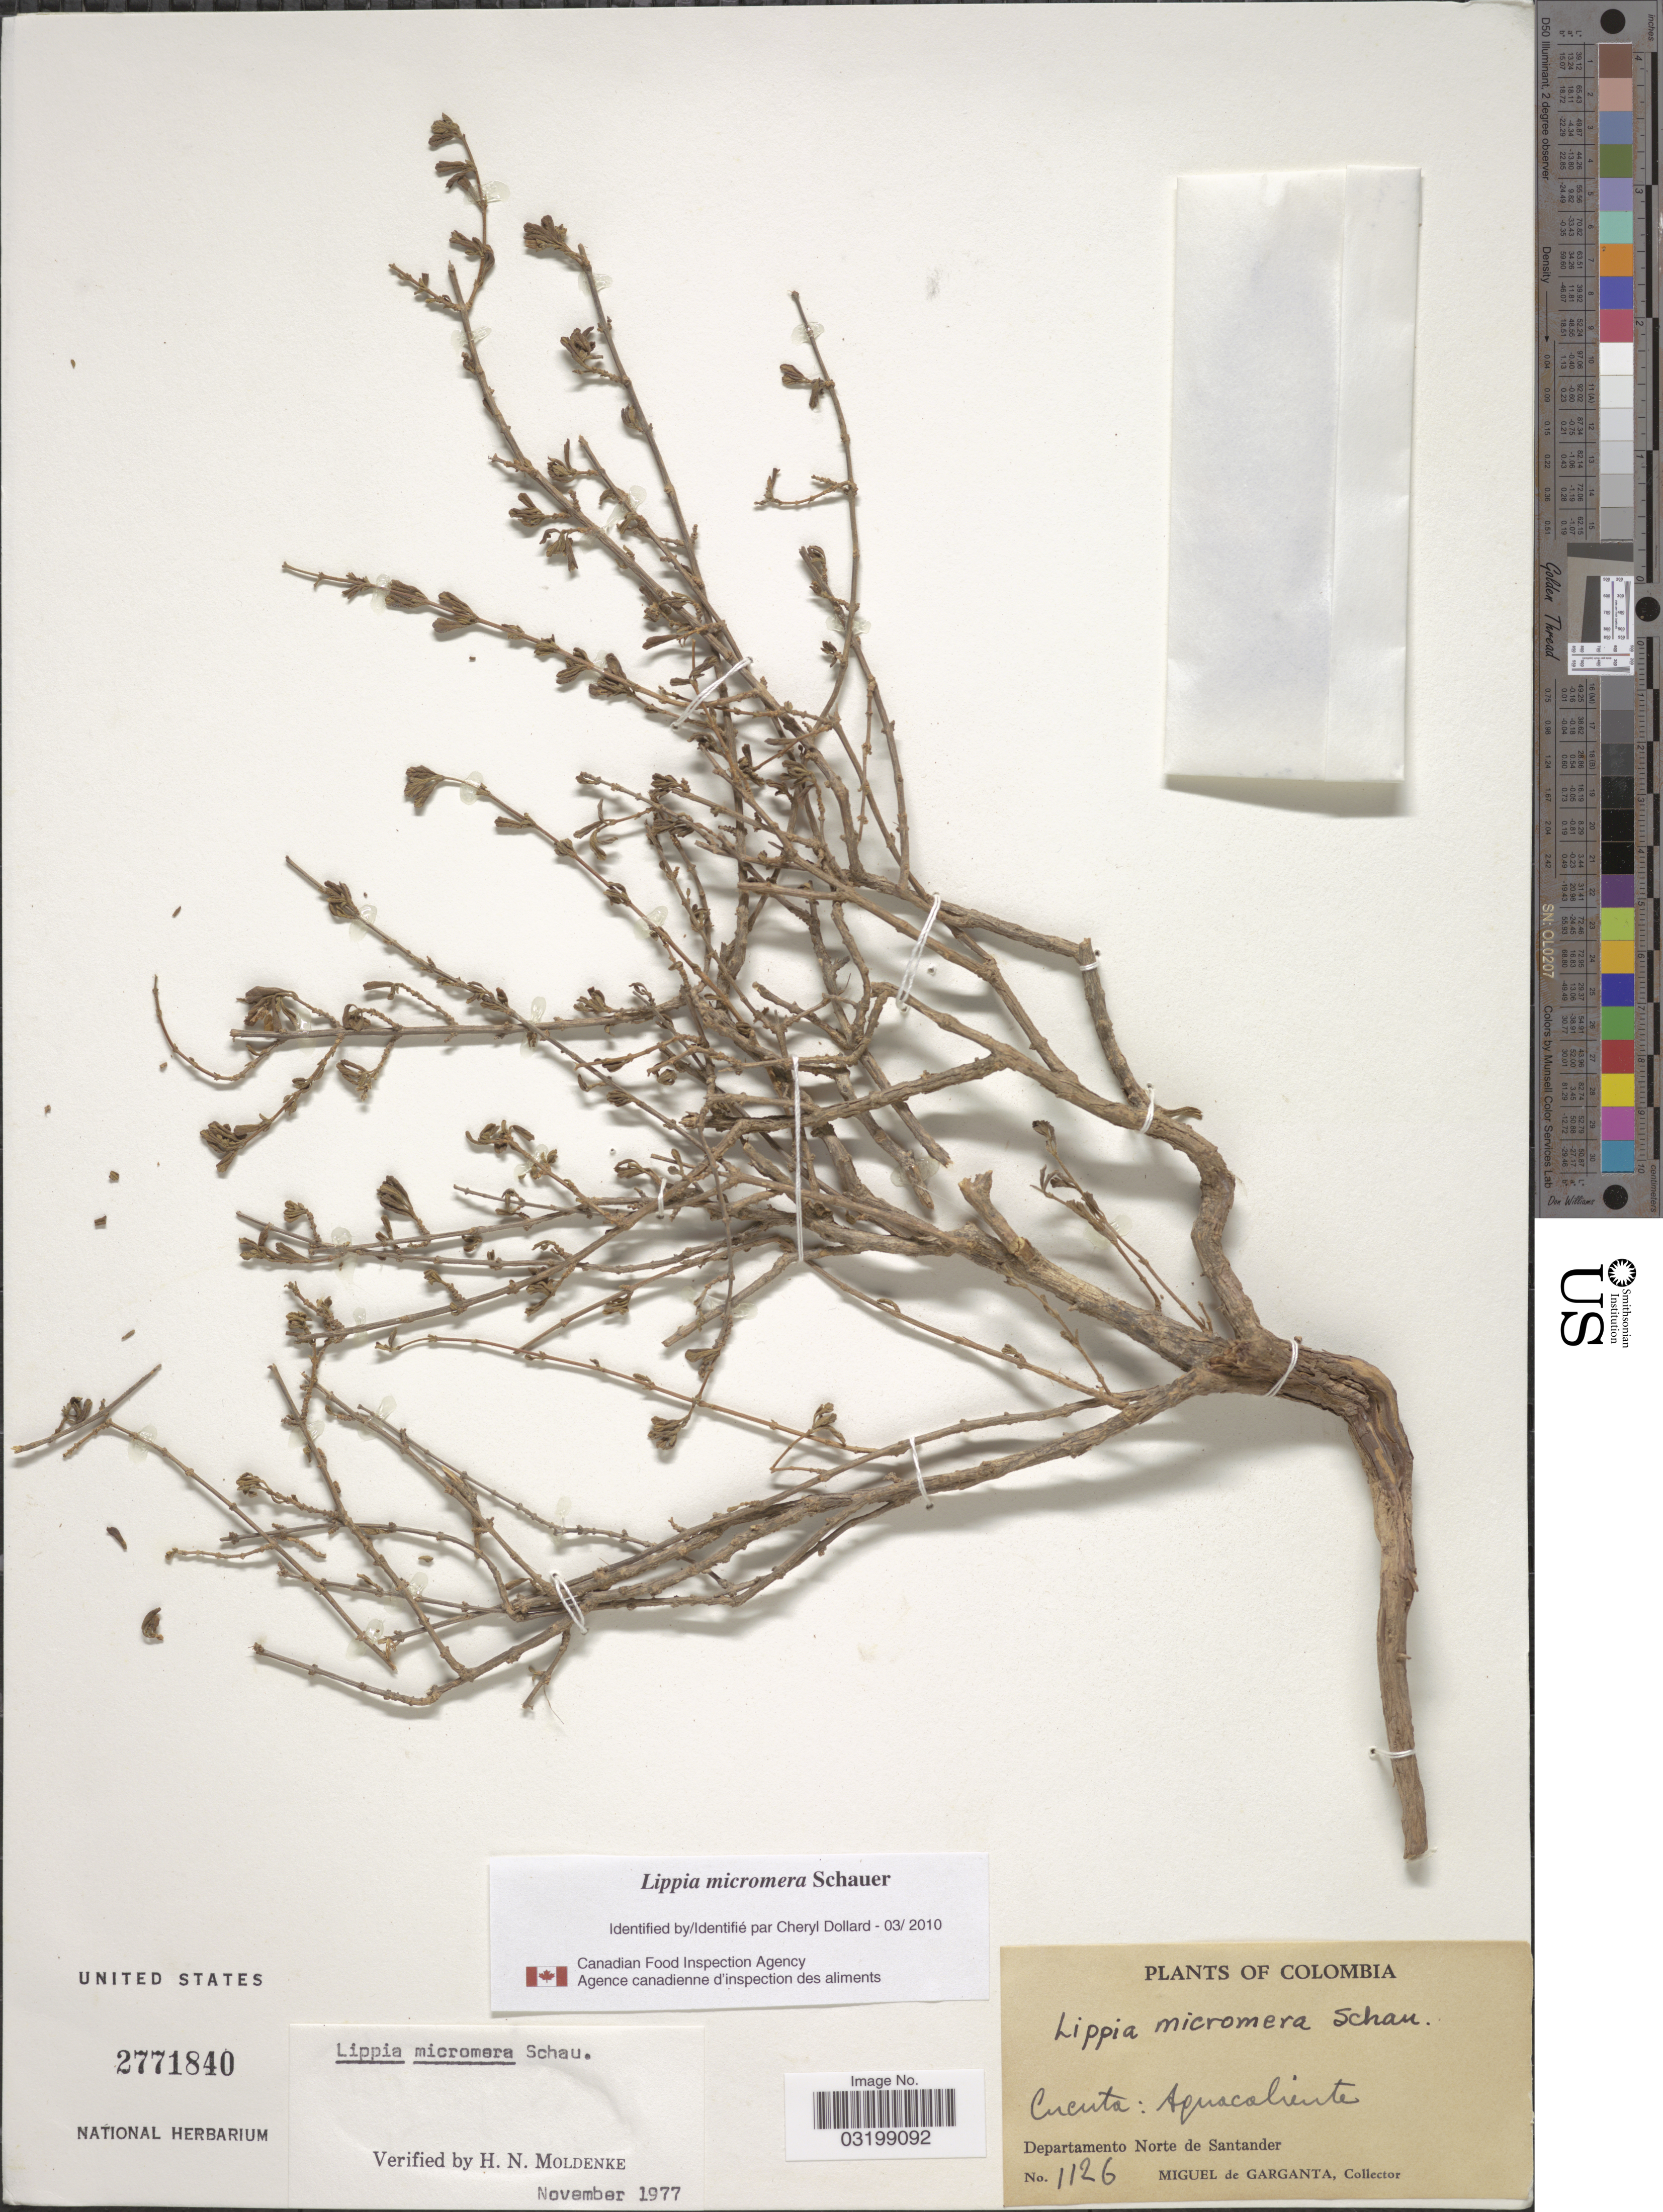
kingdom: Plantae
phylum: Tracheophyta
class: Magnoliopsida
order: Lamiales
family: Verbenaceae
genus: Lippia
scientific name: Lippia micromera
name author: Schauer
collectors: M. Garganta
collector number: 1126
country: Colombia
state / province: Norte de Santander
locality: Cucuta: Aquacaliente. Departamento Norte de Santander.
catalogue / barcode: US 2771840